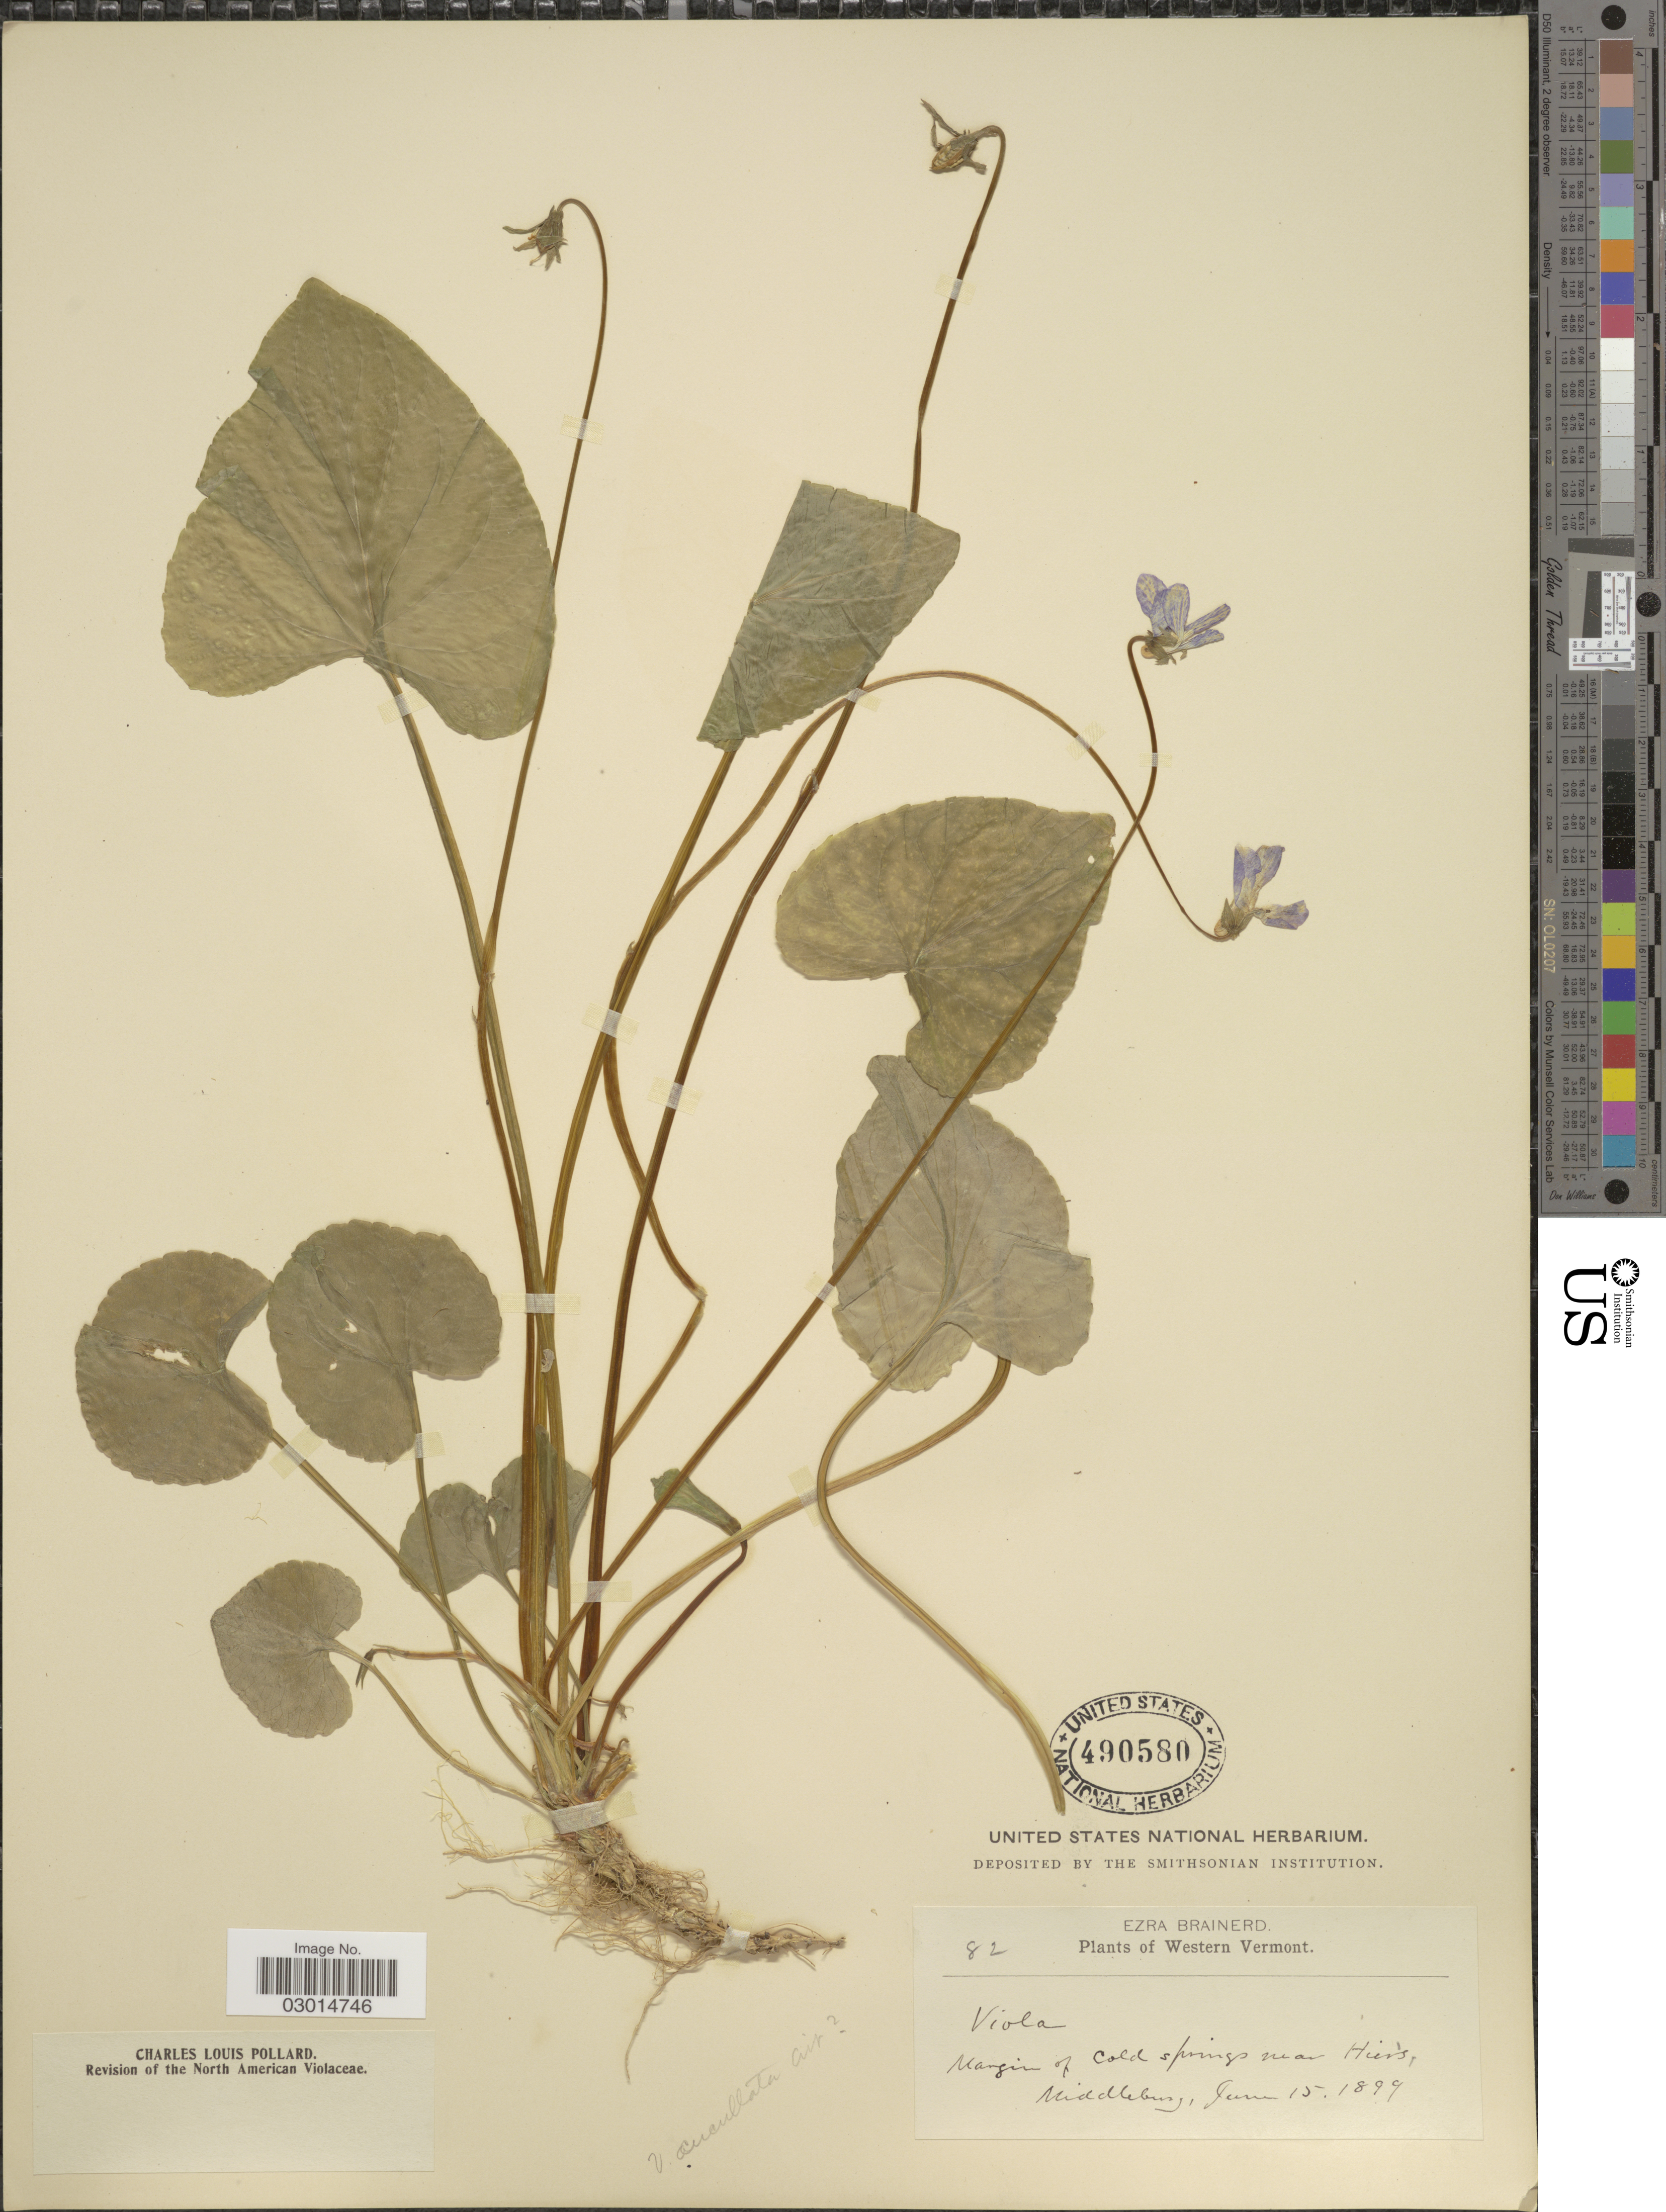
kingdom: Plantae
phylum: Tracheophyta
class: Magnoliopsida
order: Malpighiales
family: Violaceae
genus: Viola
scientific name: Viola cucullata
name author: Aiton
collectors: E. Brainerd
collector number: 82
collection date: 1899-06-15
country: United States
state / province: Vermont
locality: Western Vermont. Margin of Cold Springs near Hiers, Middleburg.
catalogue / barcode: US 490580